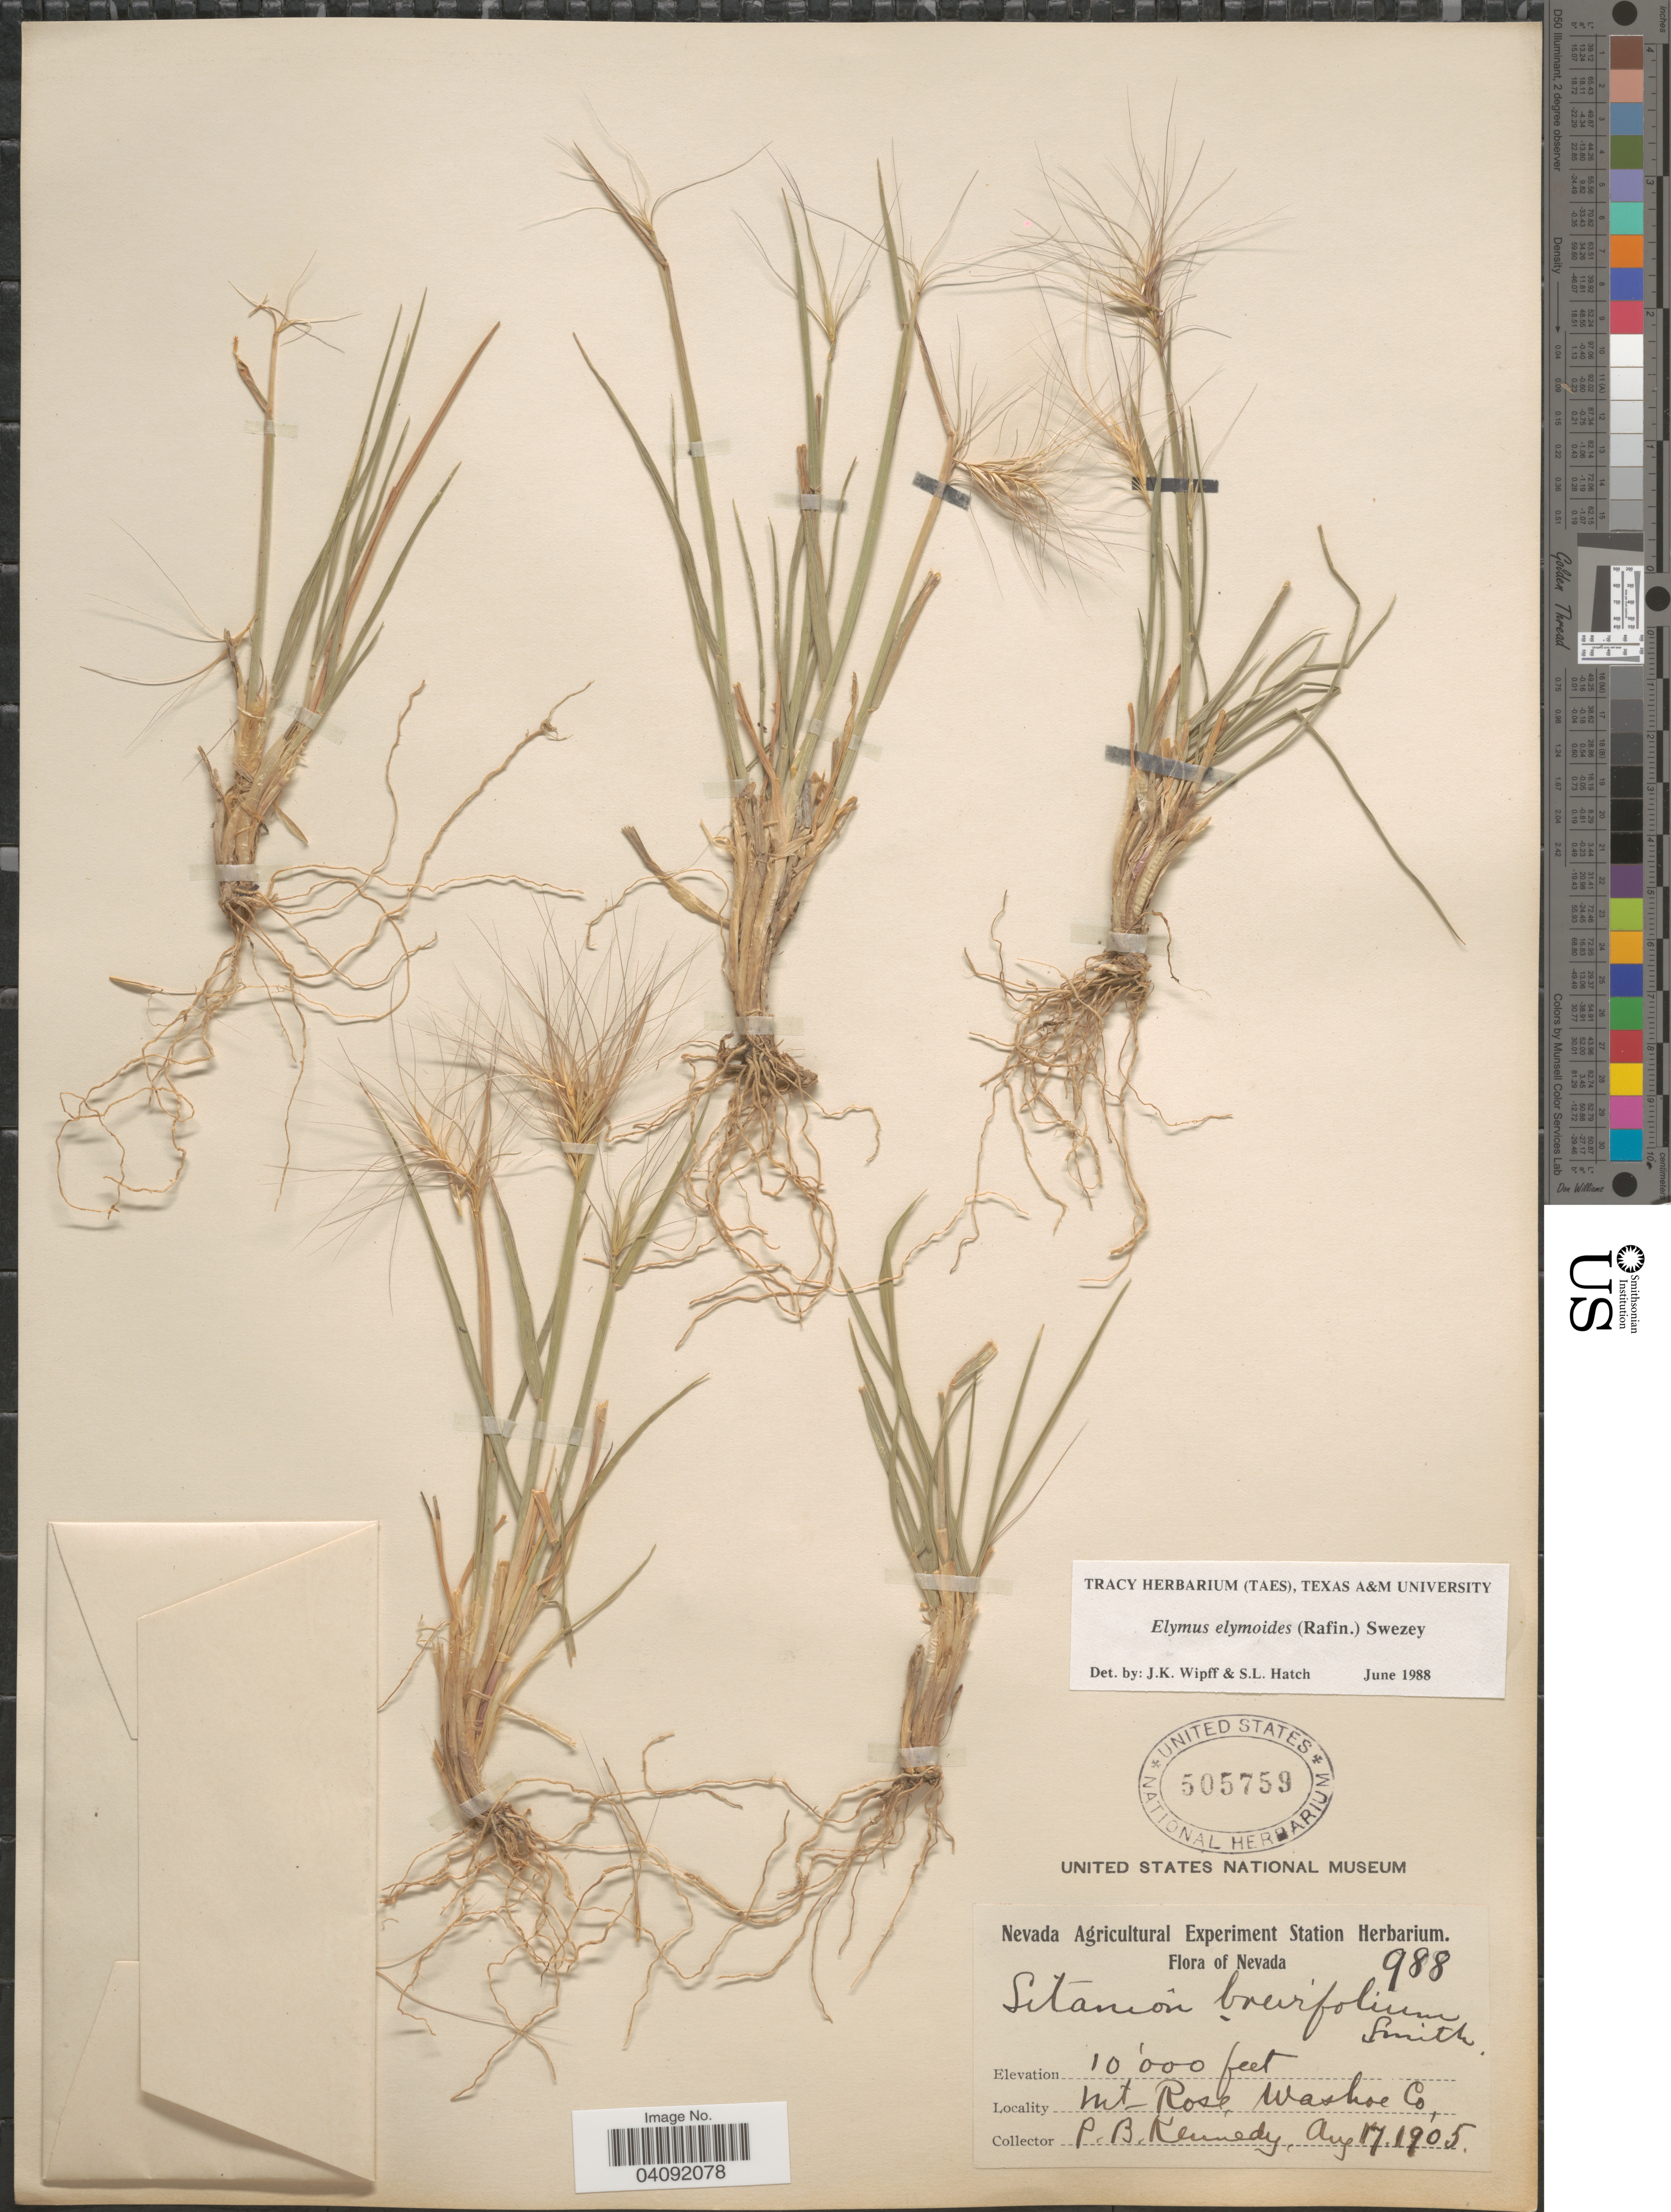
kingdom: Plantae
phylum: Tracheophyta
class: Liliopsida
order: Poales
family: Poaceae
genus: Elymus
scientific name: Elymus elymoides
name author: (Raf.) Swezey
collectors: P. B. Kennedy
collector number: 988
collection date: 1905-08-17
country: United States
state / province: Nevada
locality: Mt Rose, Washoe Co.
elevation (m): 3048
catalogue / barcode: US 505759